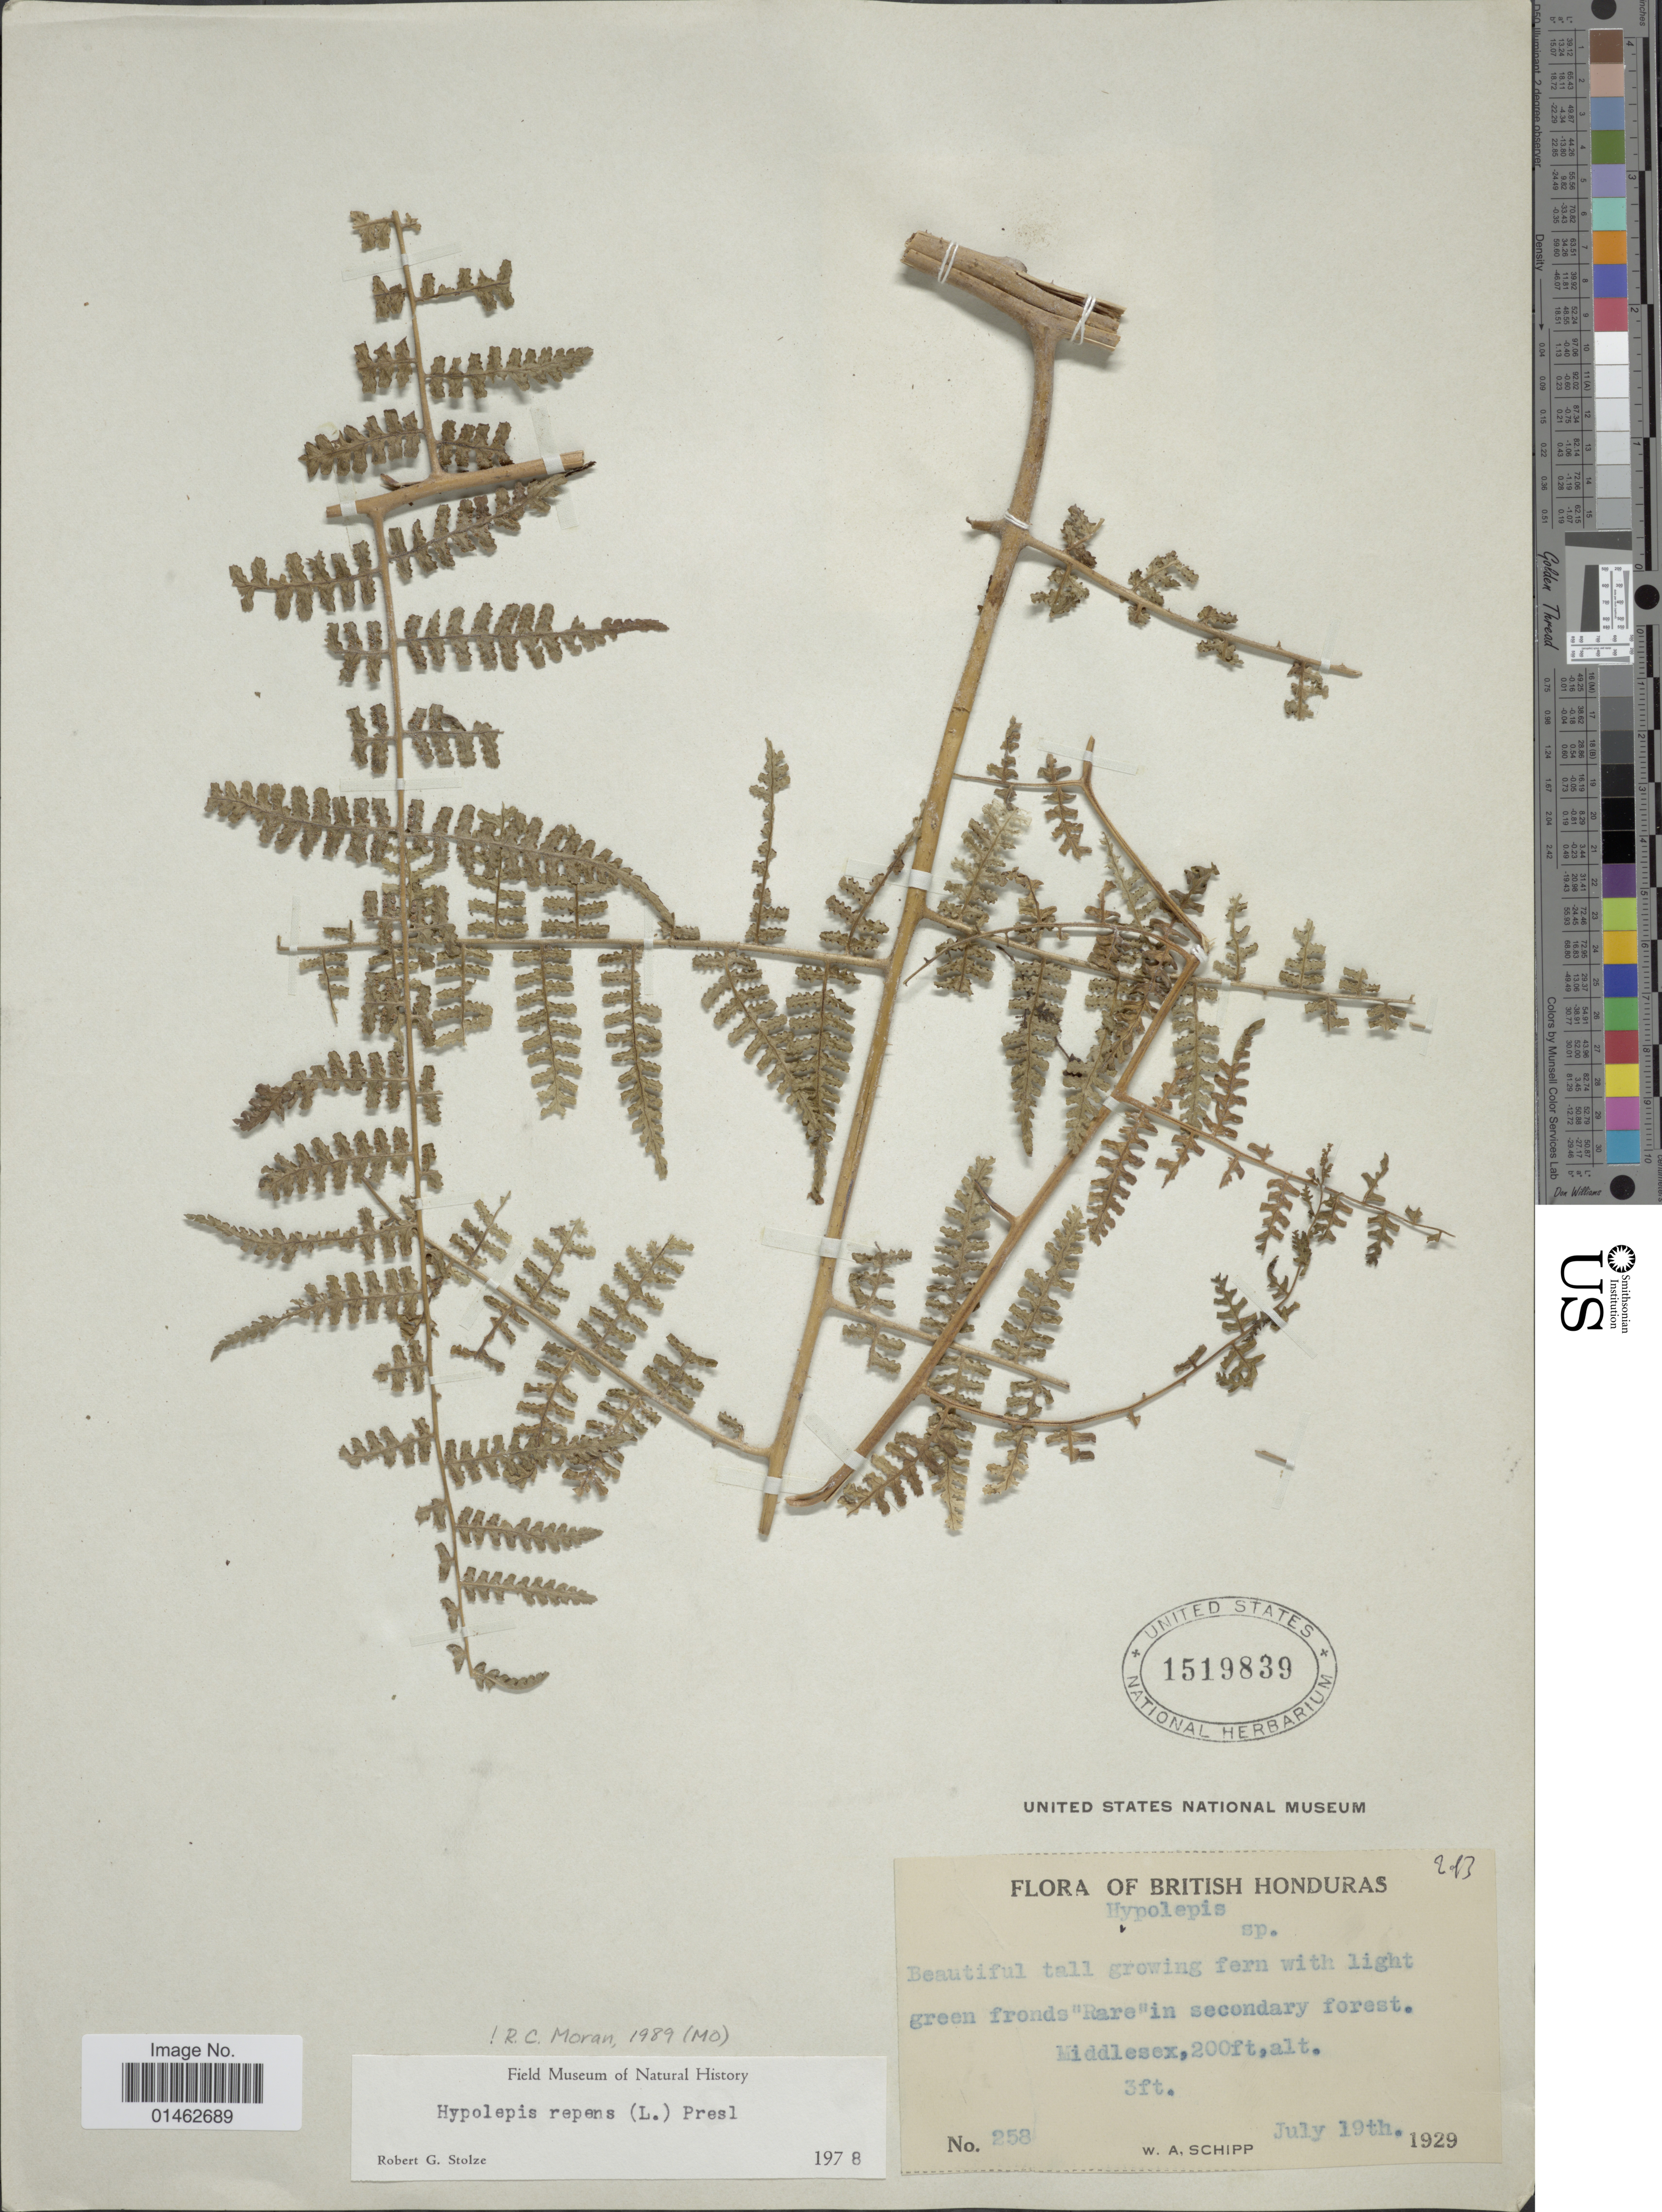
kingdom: Plantae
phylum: Tracheophyta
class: Polypodiopsida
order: Polypodiales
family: Dennstaedtiaceae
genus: Hypolepis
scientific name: Hypolepis repens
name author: (L.) C. Presl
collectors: W. Schipp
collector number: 258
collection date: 1929-07-19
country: Belize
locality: Brtitish Honduras, Middlesex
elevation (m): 610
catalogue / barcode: US 1519839